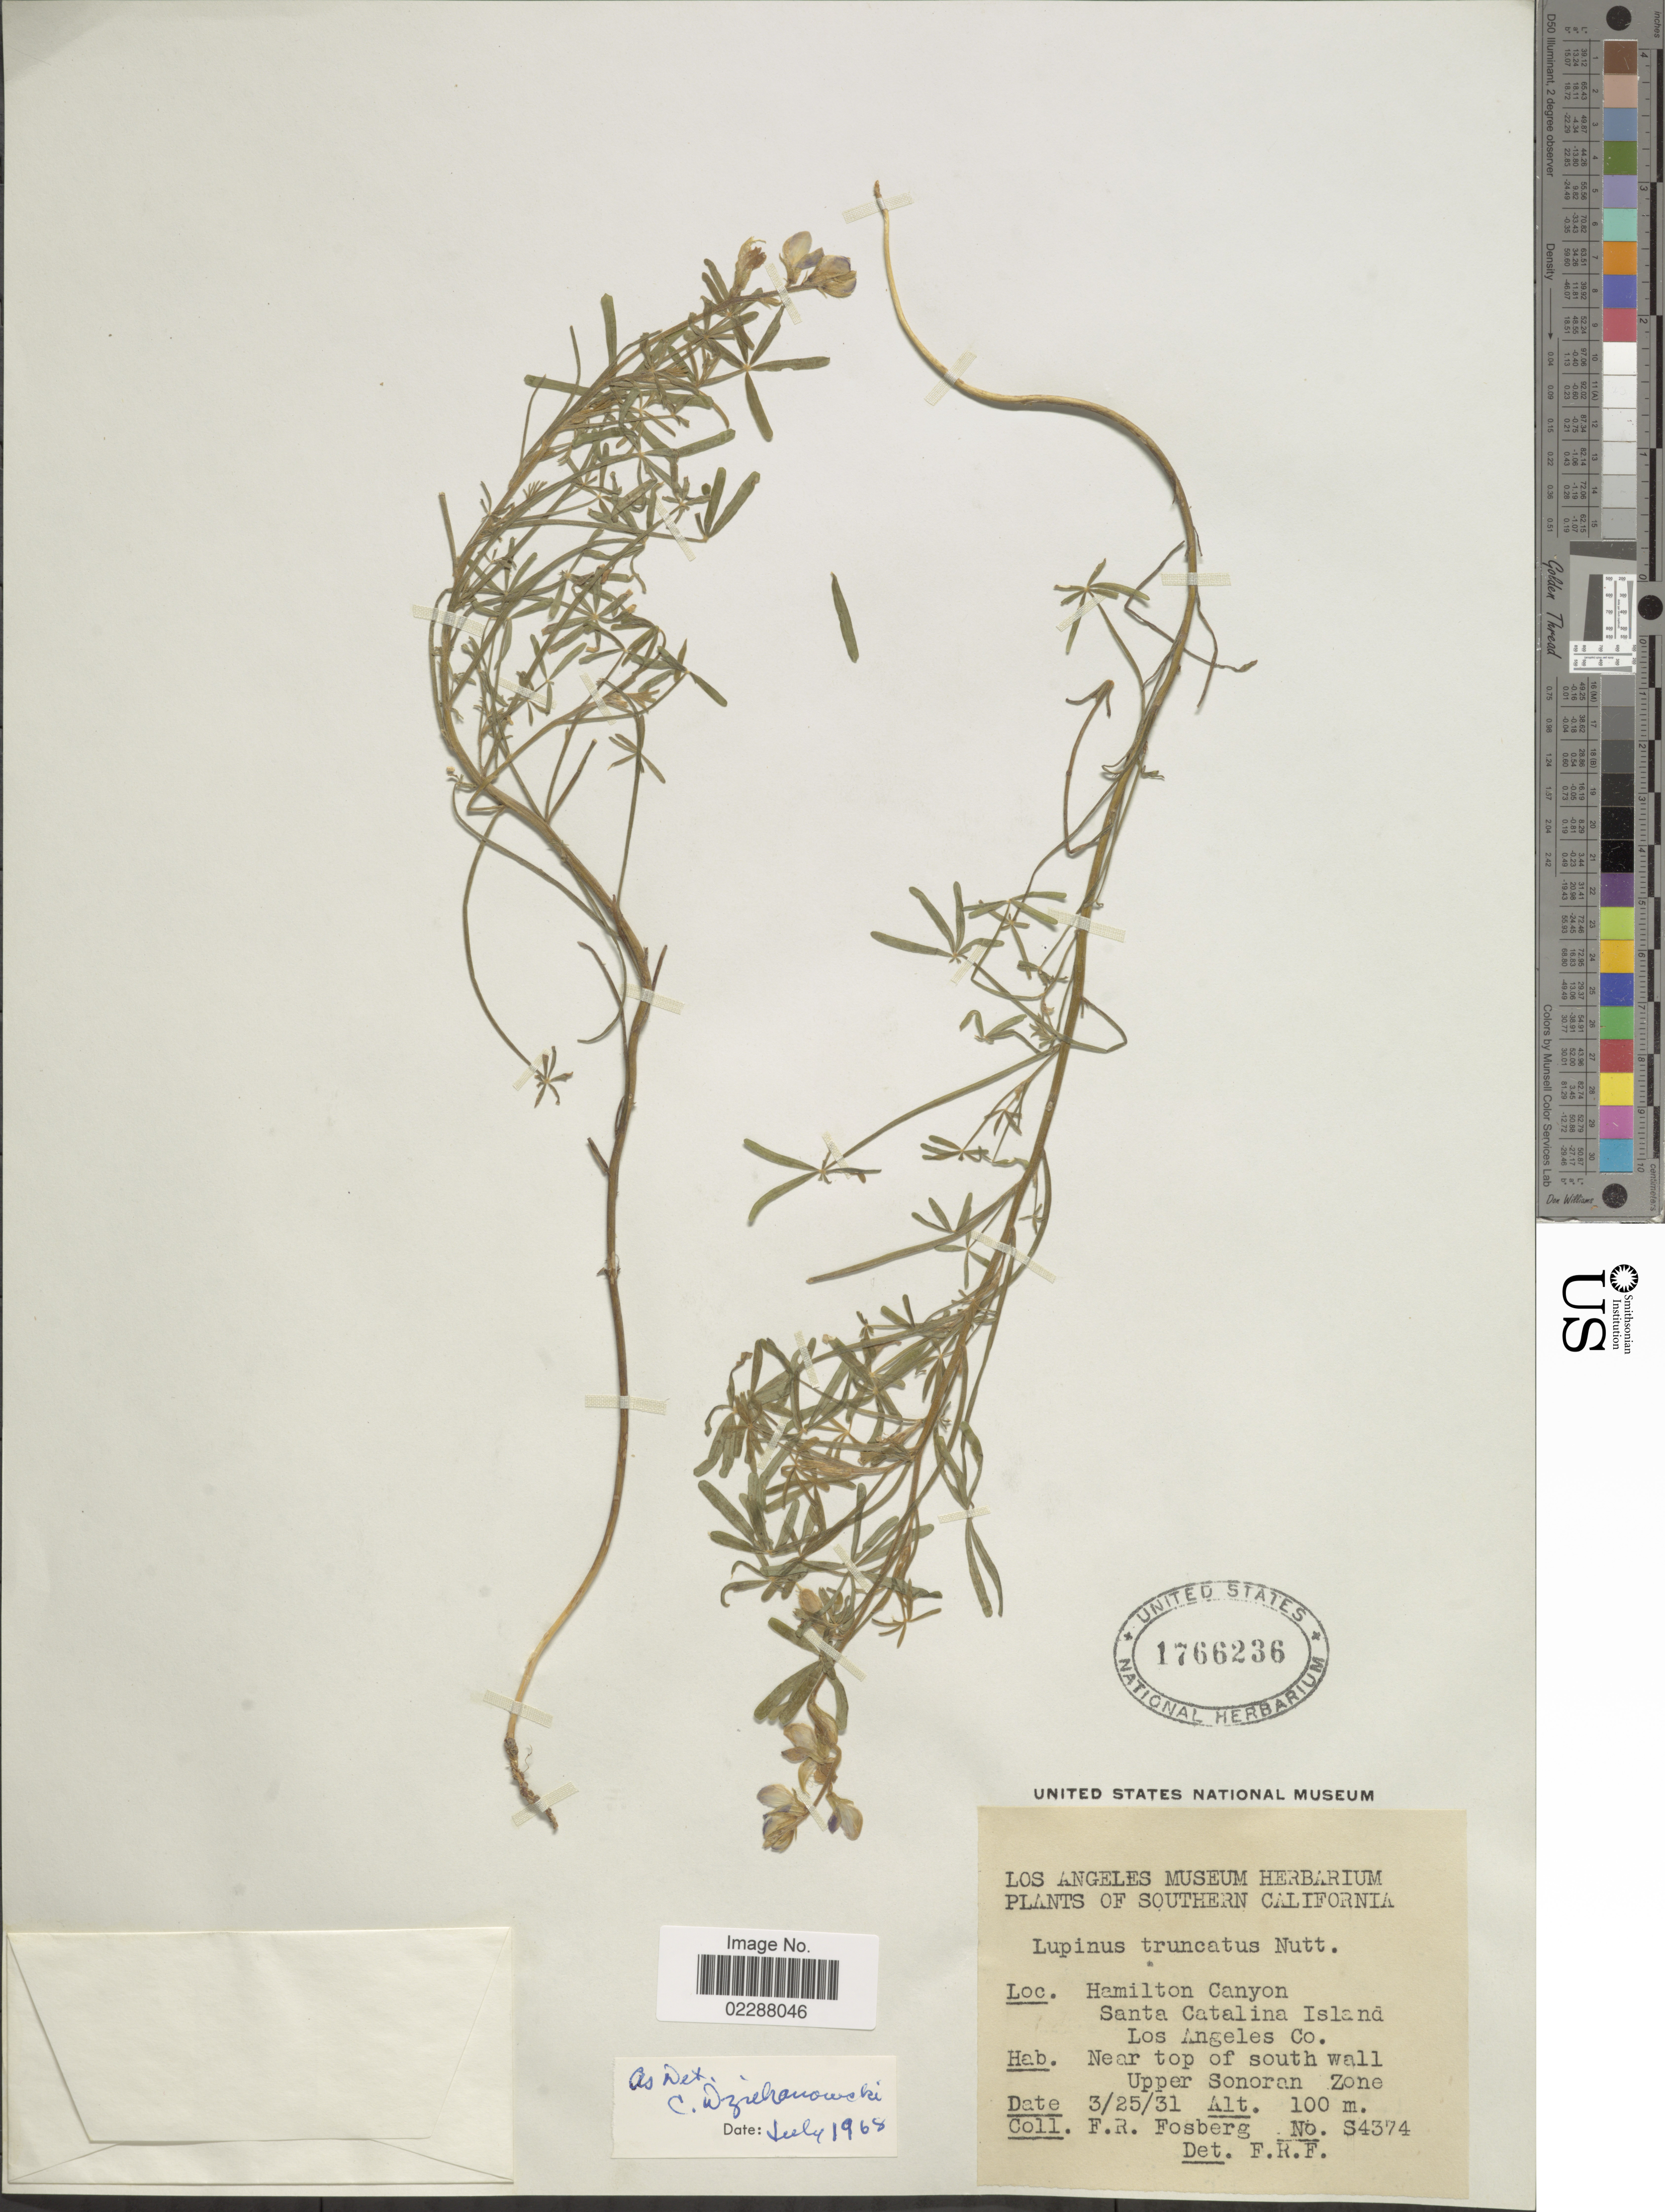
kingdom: Plantae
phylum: Tracheophyta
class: Magnoliopsida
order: Fabales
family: Fabaceae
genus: Lupinus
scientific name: Lupinus truncatus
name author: Nutt. ex Hook. & Arn.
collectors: F. R. Fosberg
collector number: S4374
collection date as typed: Transcribed d/m/y: 25/3/31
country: United States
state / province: California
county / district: Los Angeles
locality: Southern California, Hamilton Canyon, Santa Catalina Island, Los Angeles Co., Near top of south wall Upper Sonoran Zone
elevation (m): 100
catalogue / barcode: US 1766236